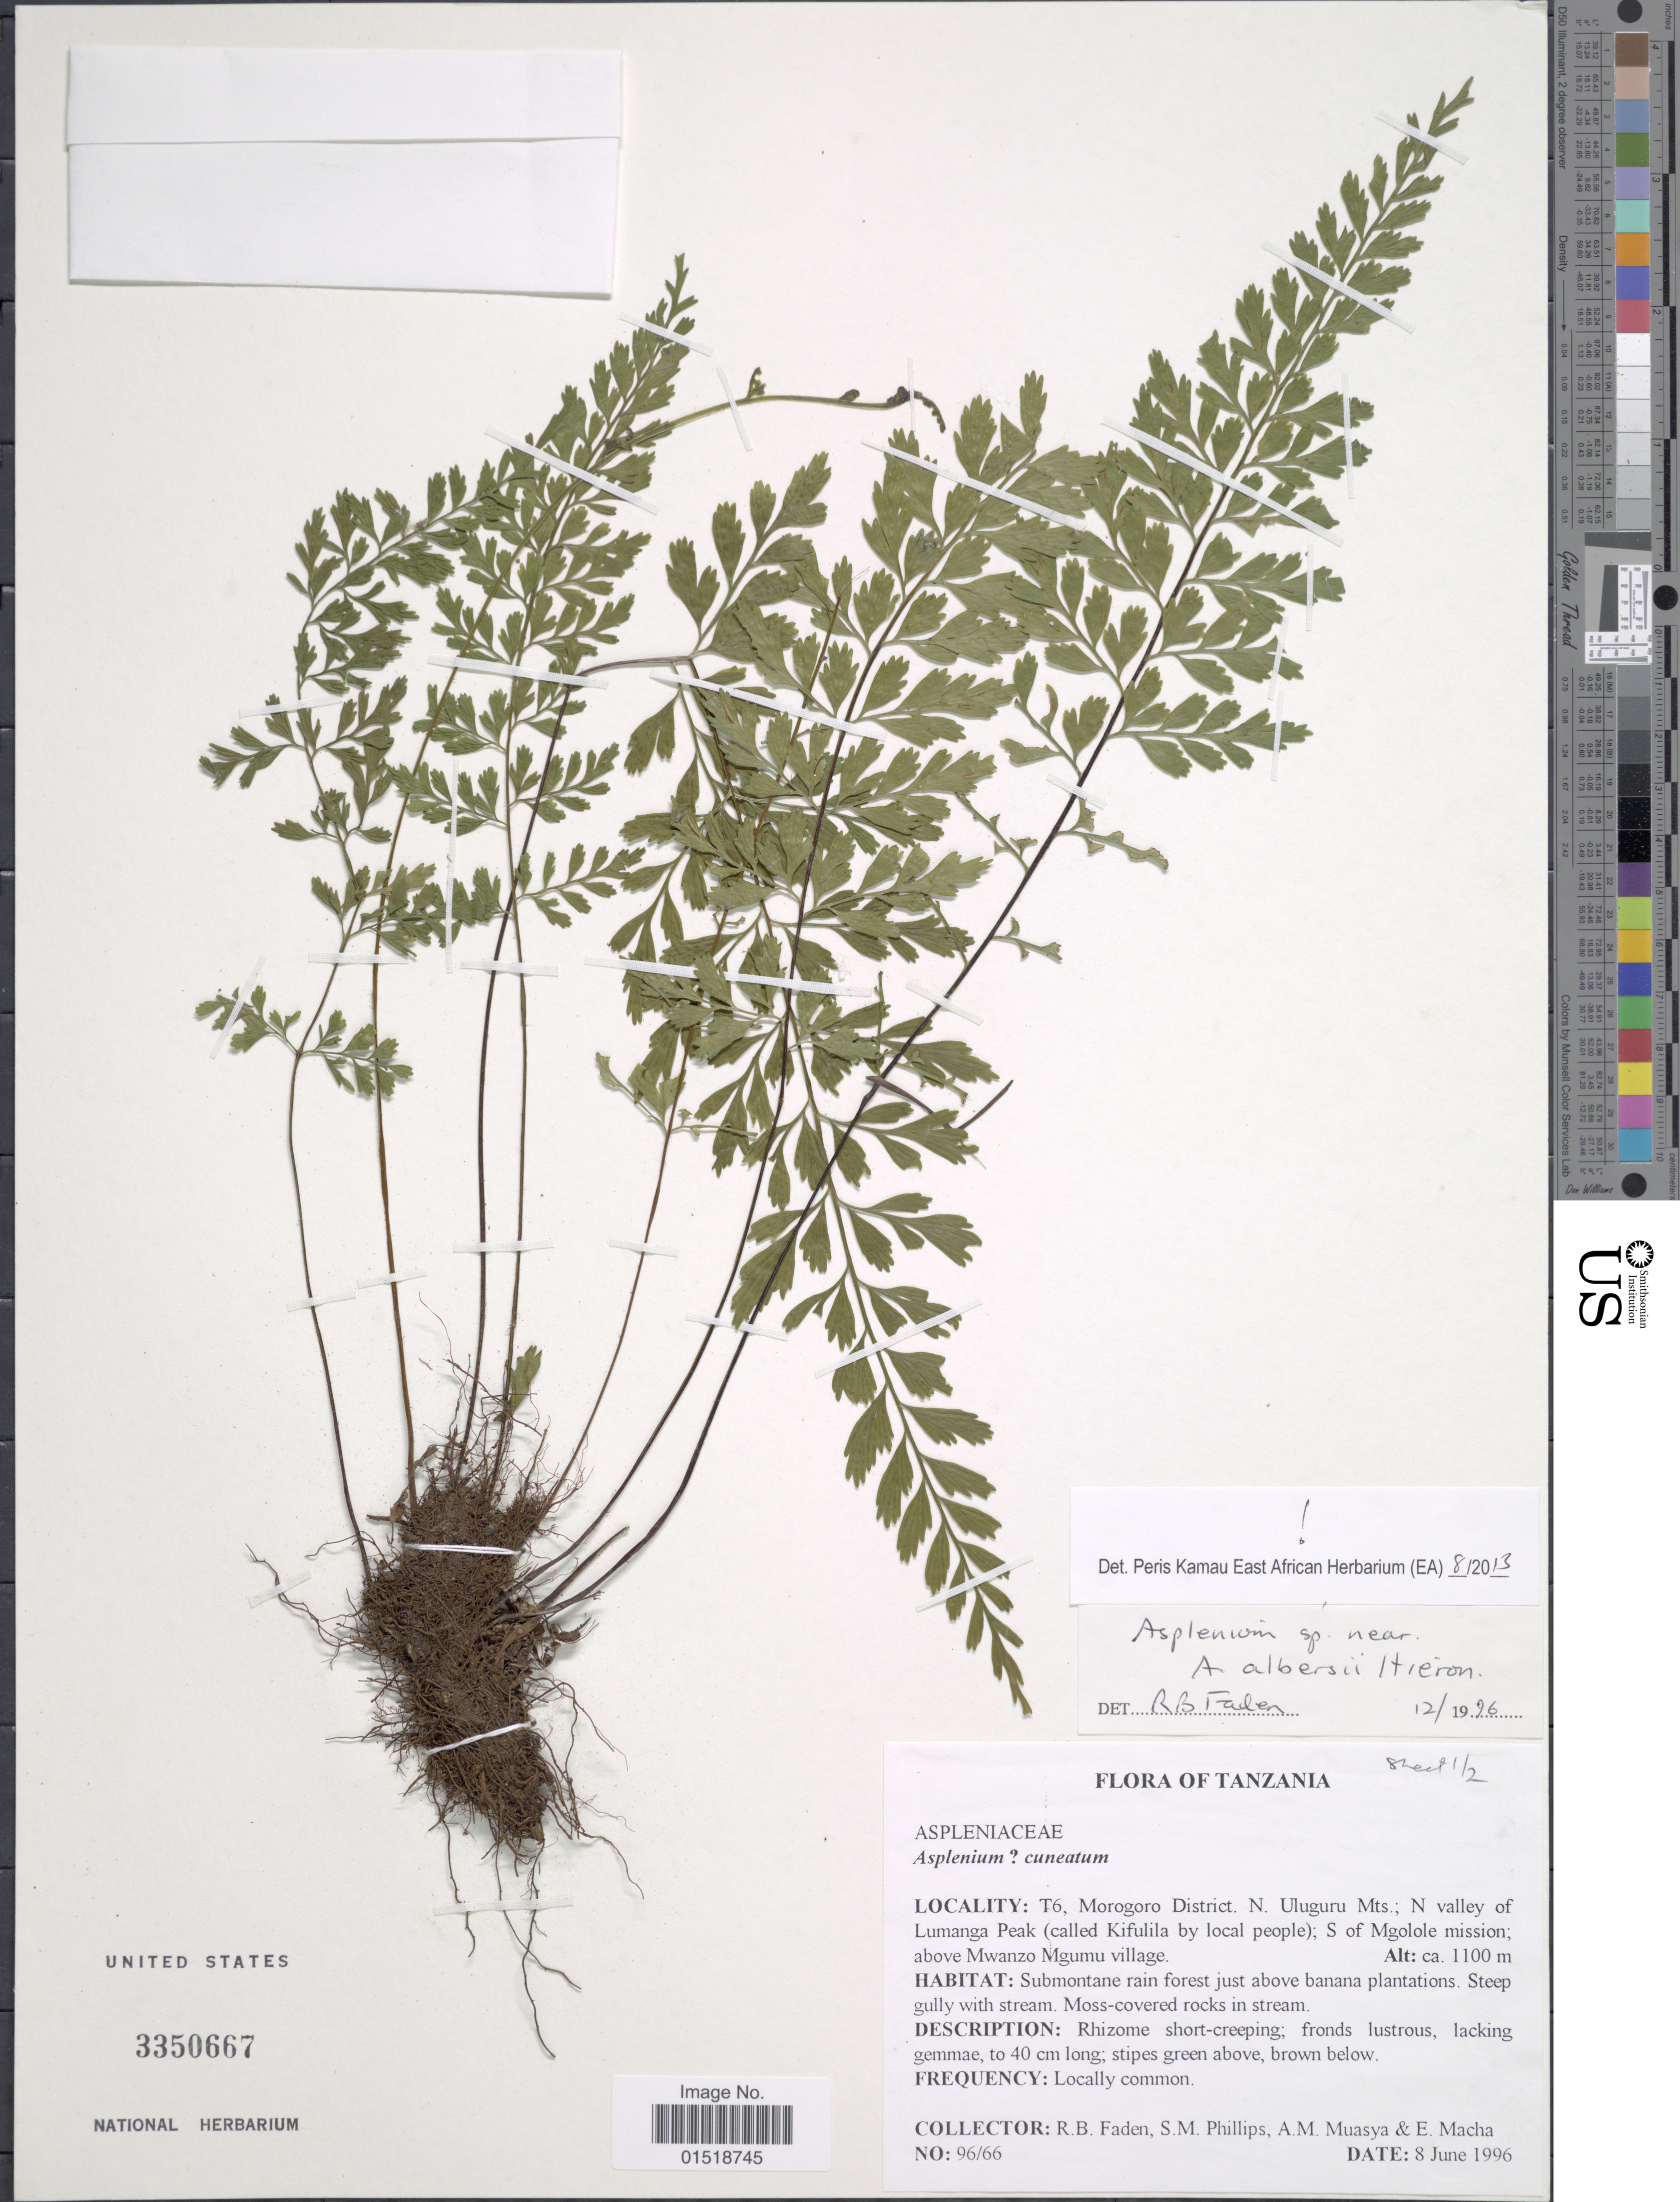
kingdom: Plantae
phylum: Tracheophyta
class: Polypodiopsida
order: Polypodiales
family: Aspleniaceae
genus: Asplenium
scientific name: Asplenium albersii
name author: Hieron.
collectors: R. B. Faden, S. M. Phillips, A. Muasya & E. Macha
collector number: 96/66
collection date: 1996-06-08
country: Tanzania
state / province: Morogoro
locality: T6, Morogoro District, N. Uluguru Mts.; N valley of Lumanga Peak (called Kifulila by local people); S of Mgolole mission; above Mwanzo Mgumu village.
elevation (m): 1100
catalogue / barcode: US 3350667